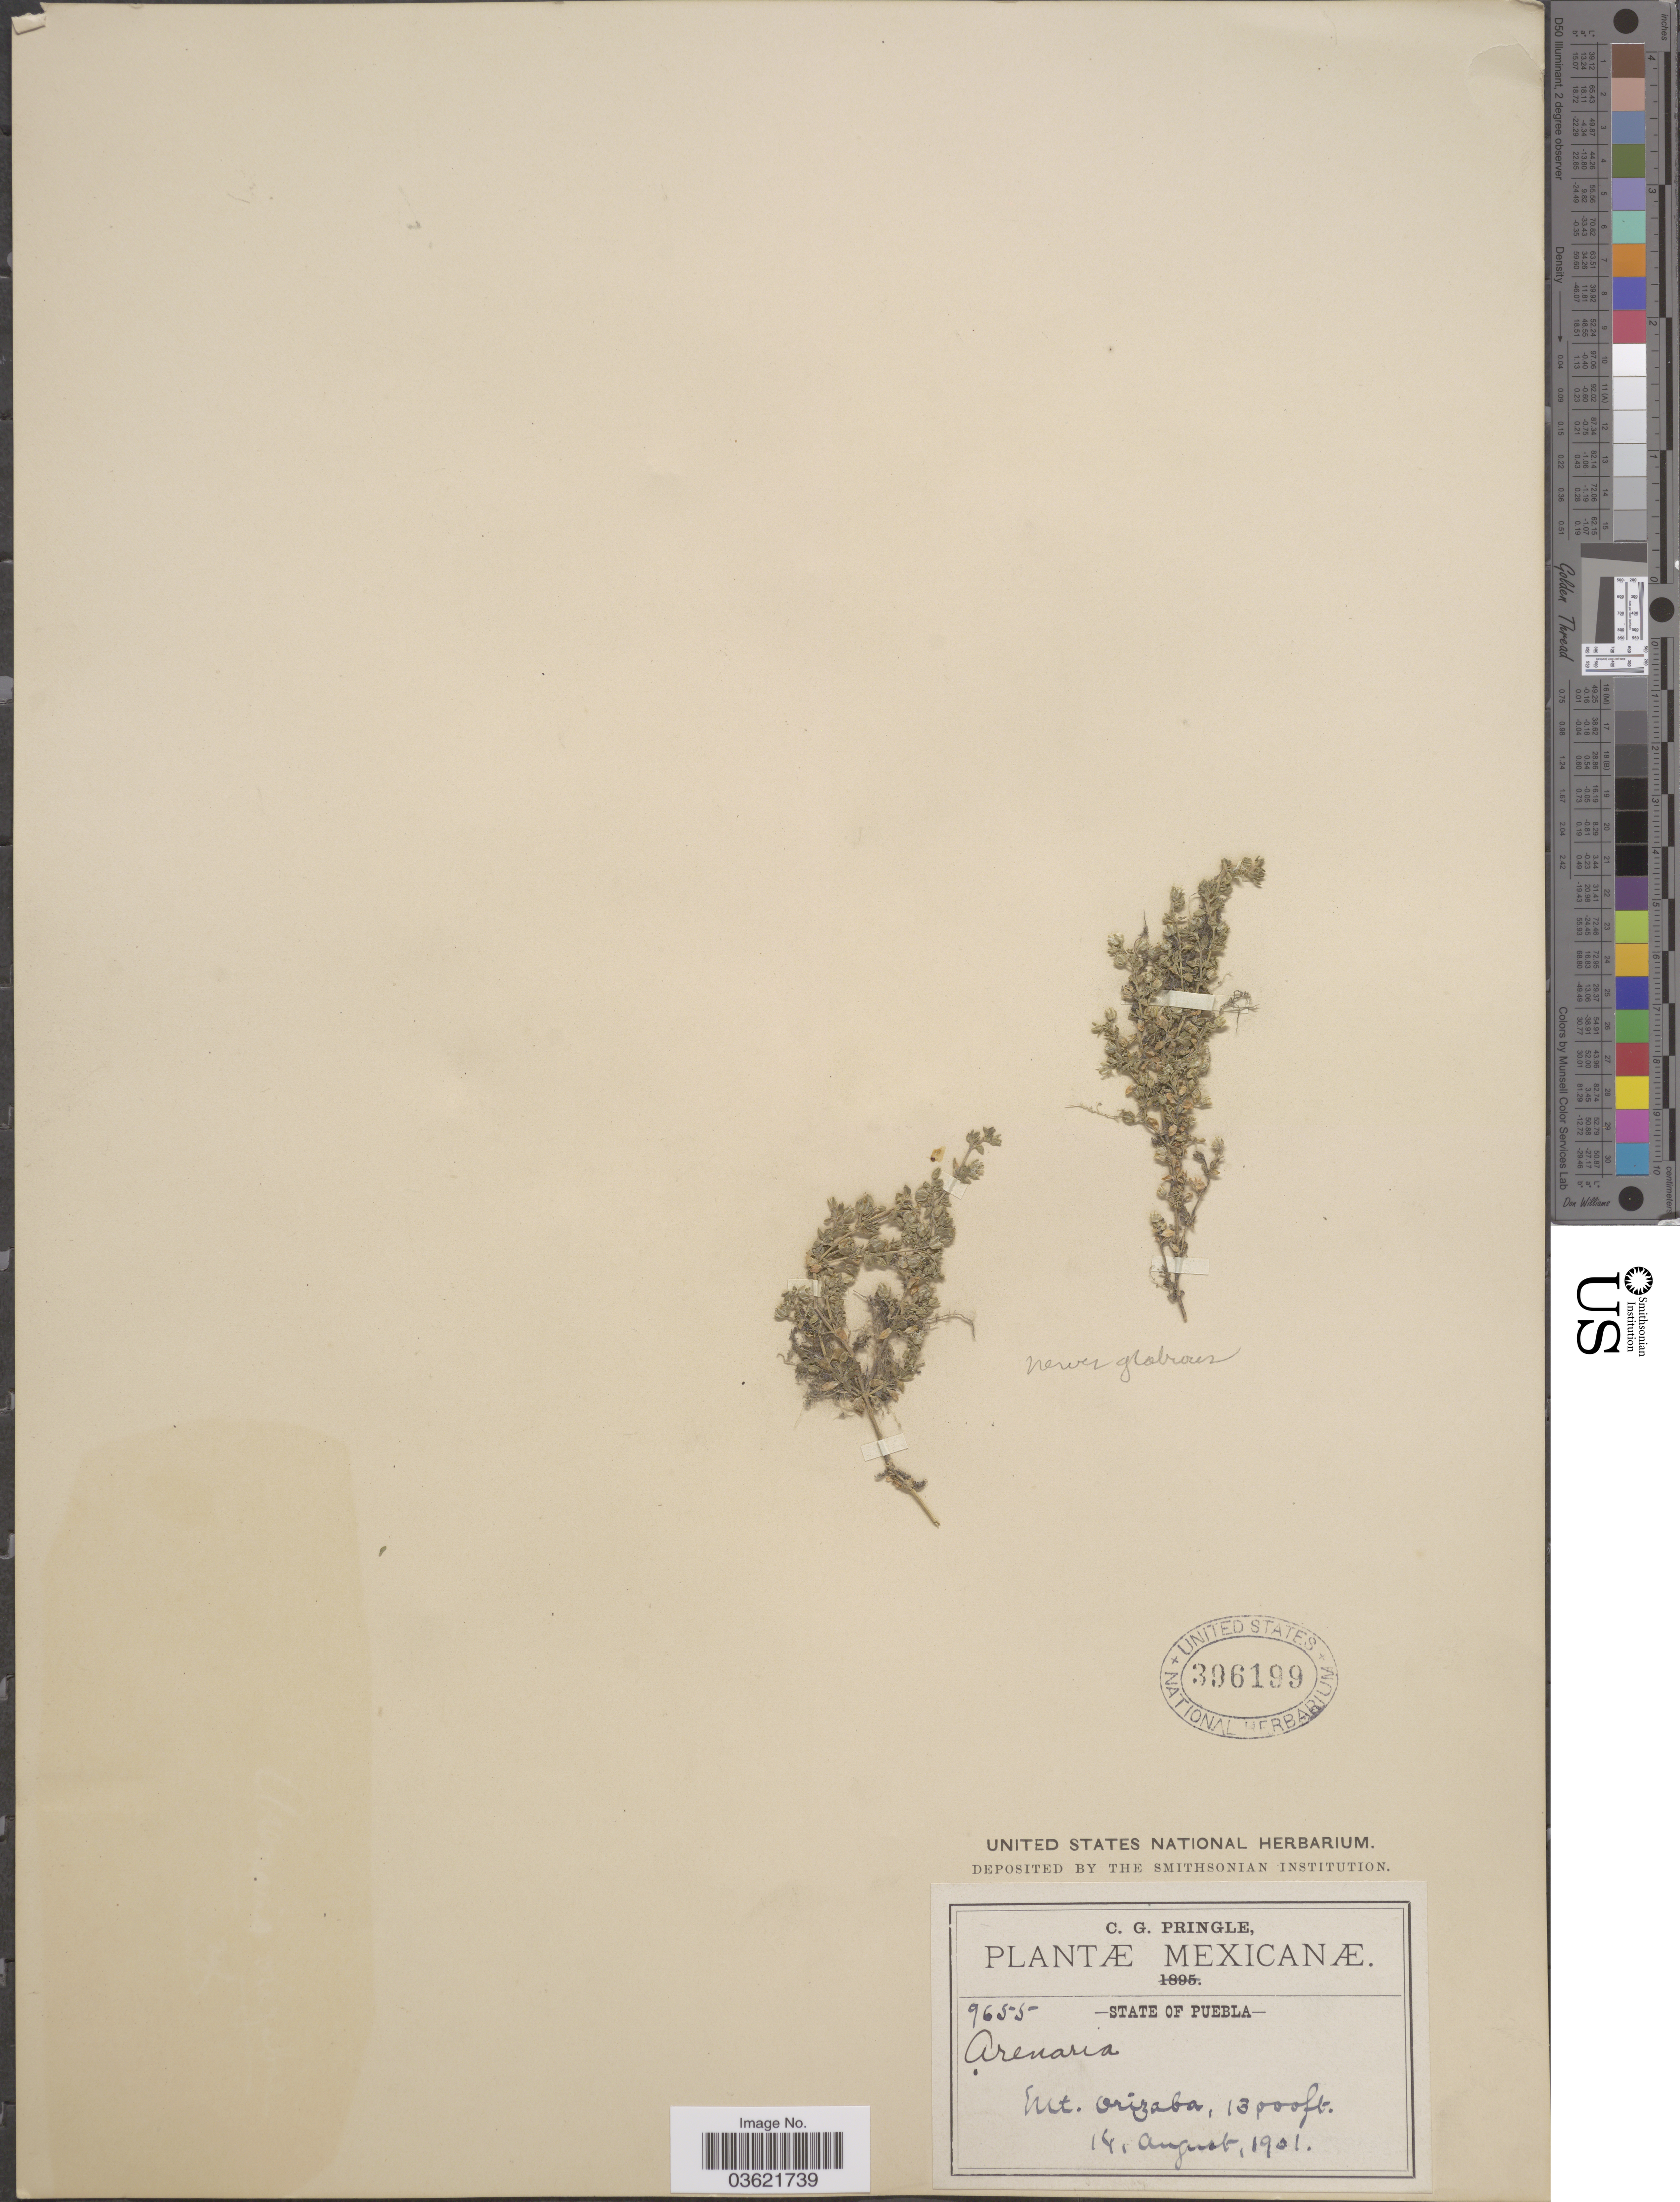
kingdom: Plantae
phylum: Tracheophyta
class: Magnoliopsida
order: Caryophyllales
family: Caryophyllaceae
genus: Arenaria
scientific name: Arenaria sp.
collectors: C. G. Pringle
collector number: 9655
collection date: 1901-08-18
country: Mexico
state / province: Puebla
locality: Mt. Orizaba.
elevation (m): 3962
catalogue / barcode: US 396199